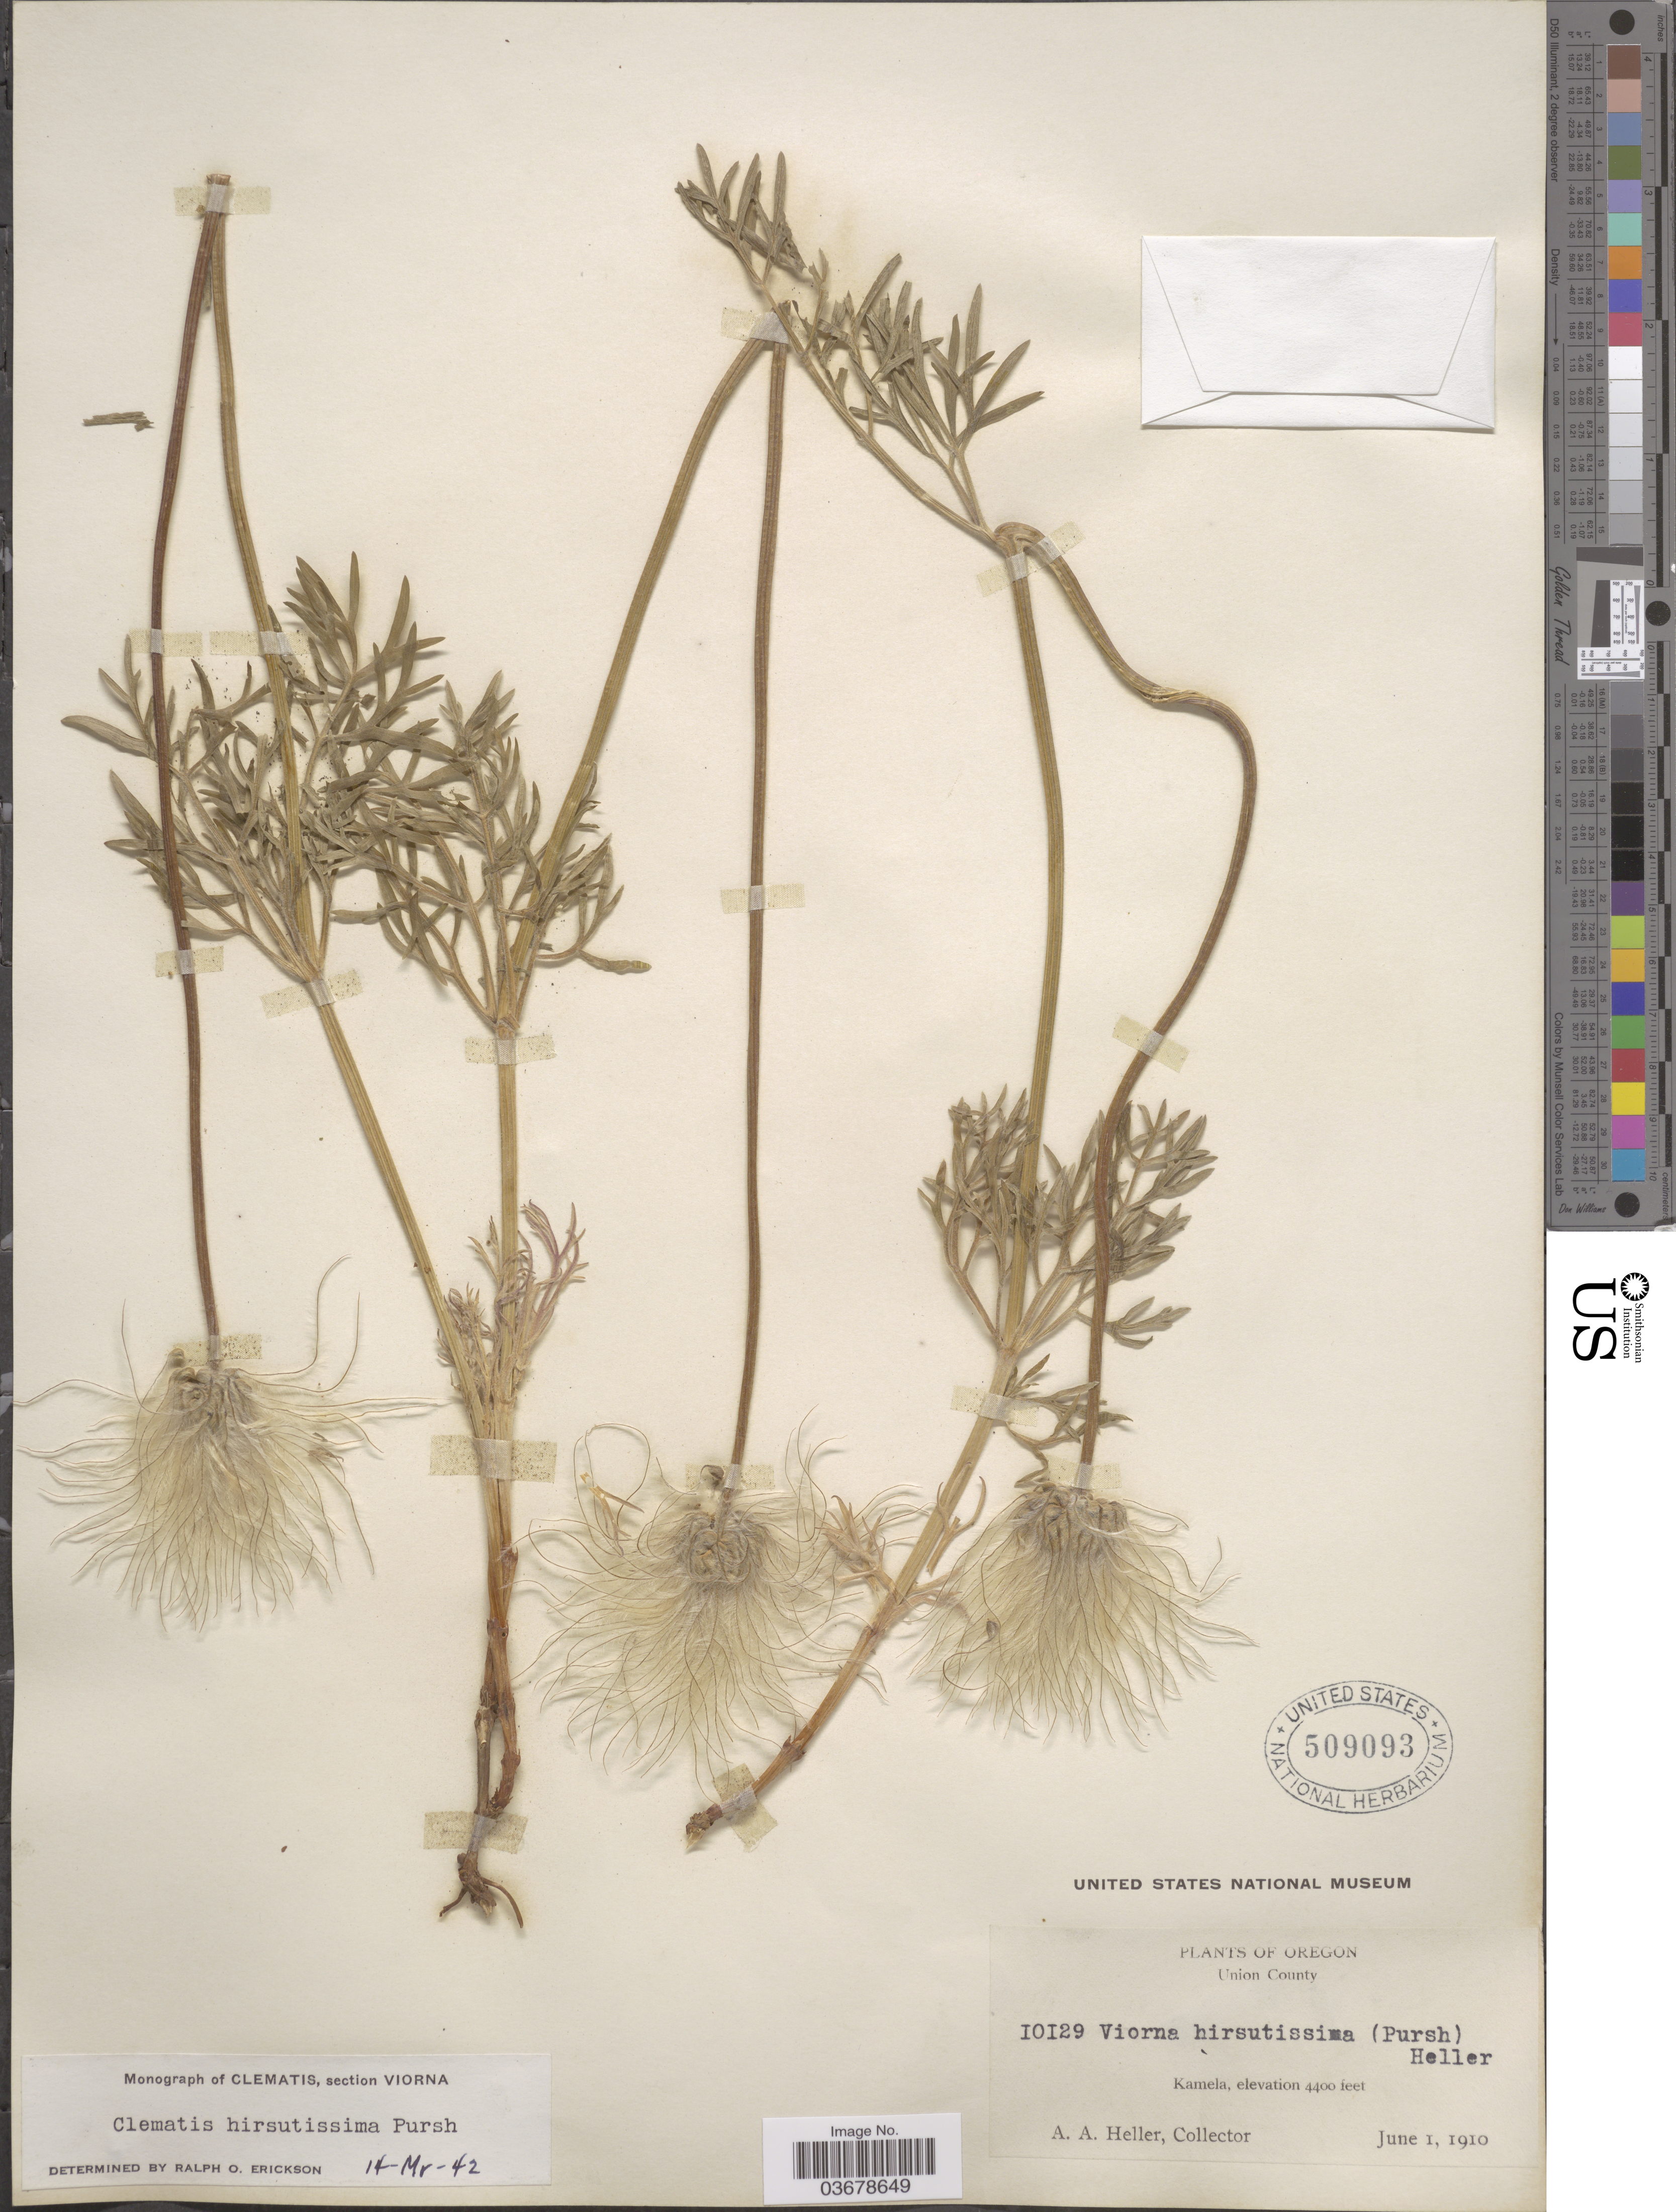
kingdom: Plantae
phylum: Tracheophyta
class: Magnoliopsida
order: Ranunculales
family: Ranunculaceae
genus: Clematis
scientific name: Clematis viorna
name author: L.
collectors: A. A. Heller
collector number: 10129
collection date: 1910-06-01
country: United States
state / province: Oregon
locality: Union County. Kamela.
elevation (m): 1341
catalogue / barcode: US 509093